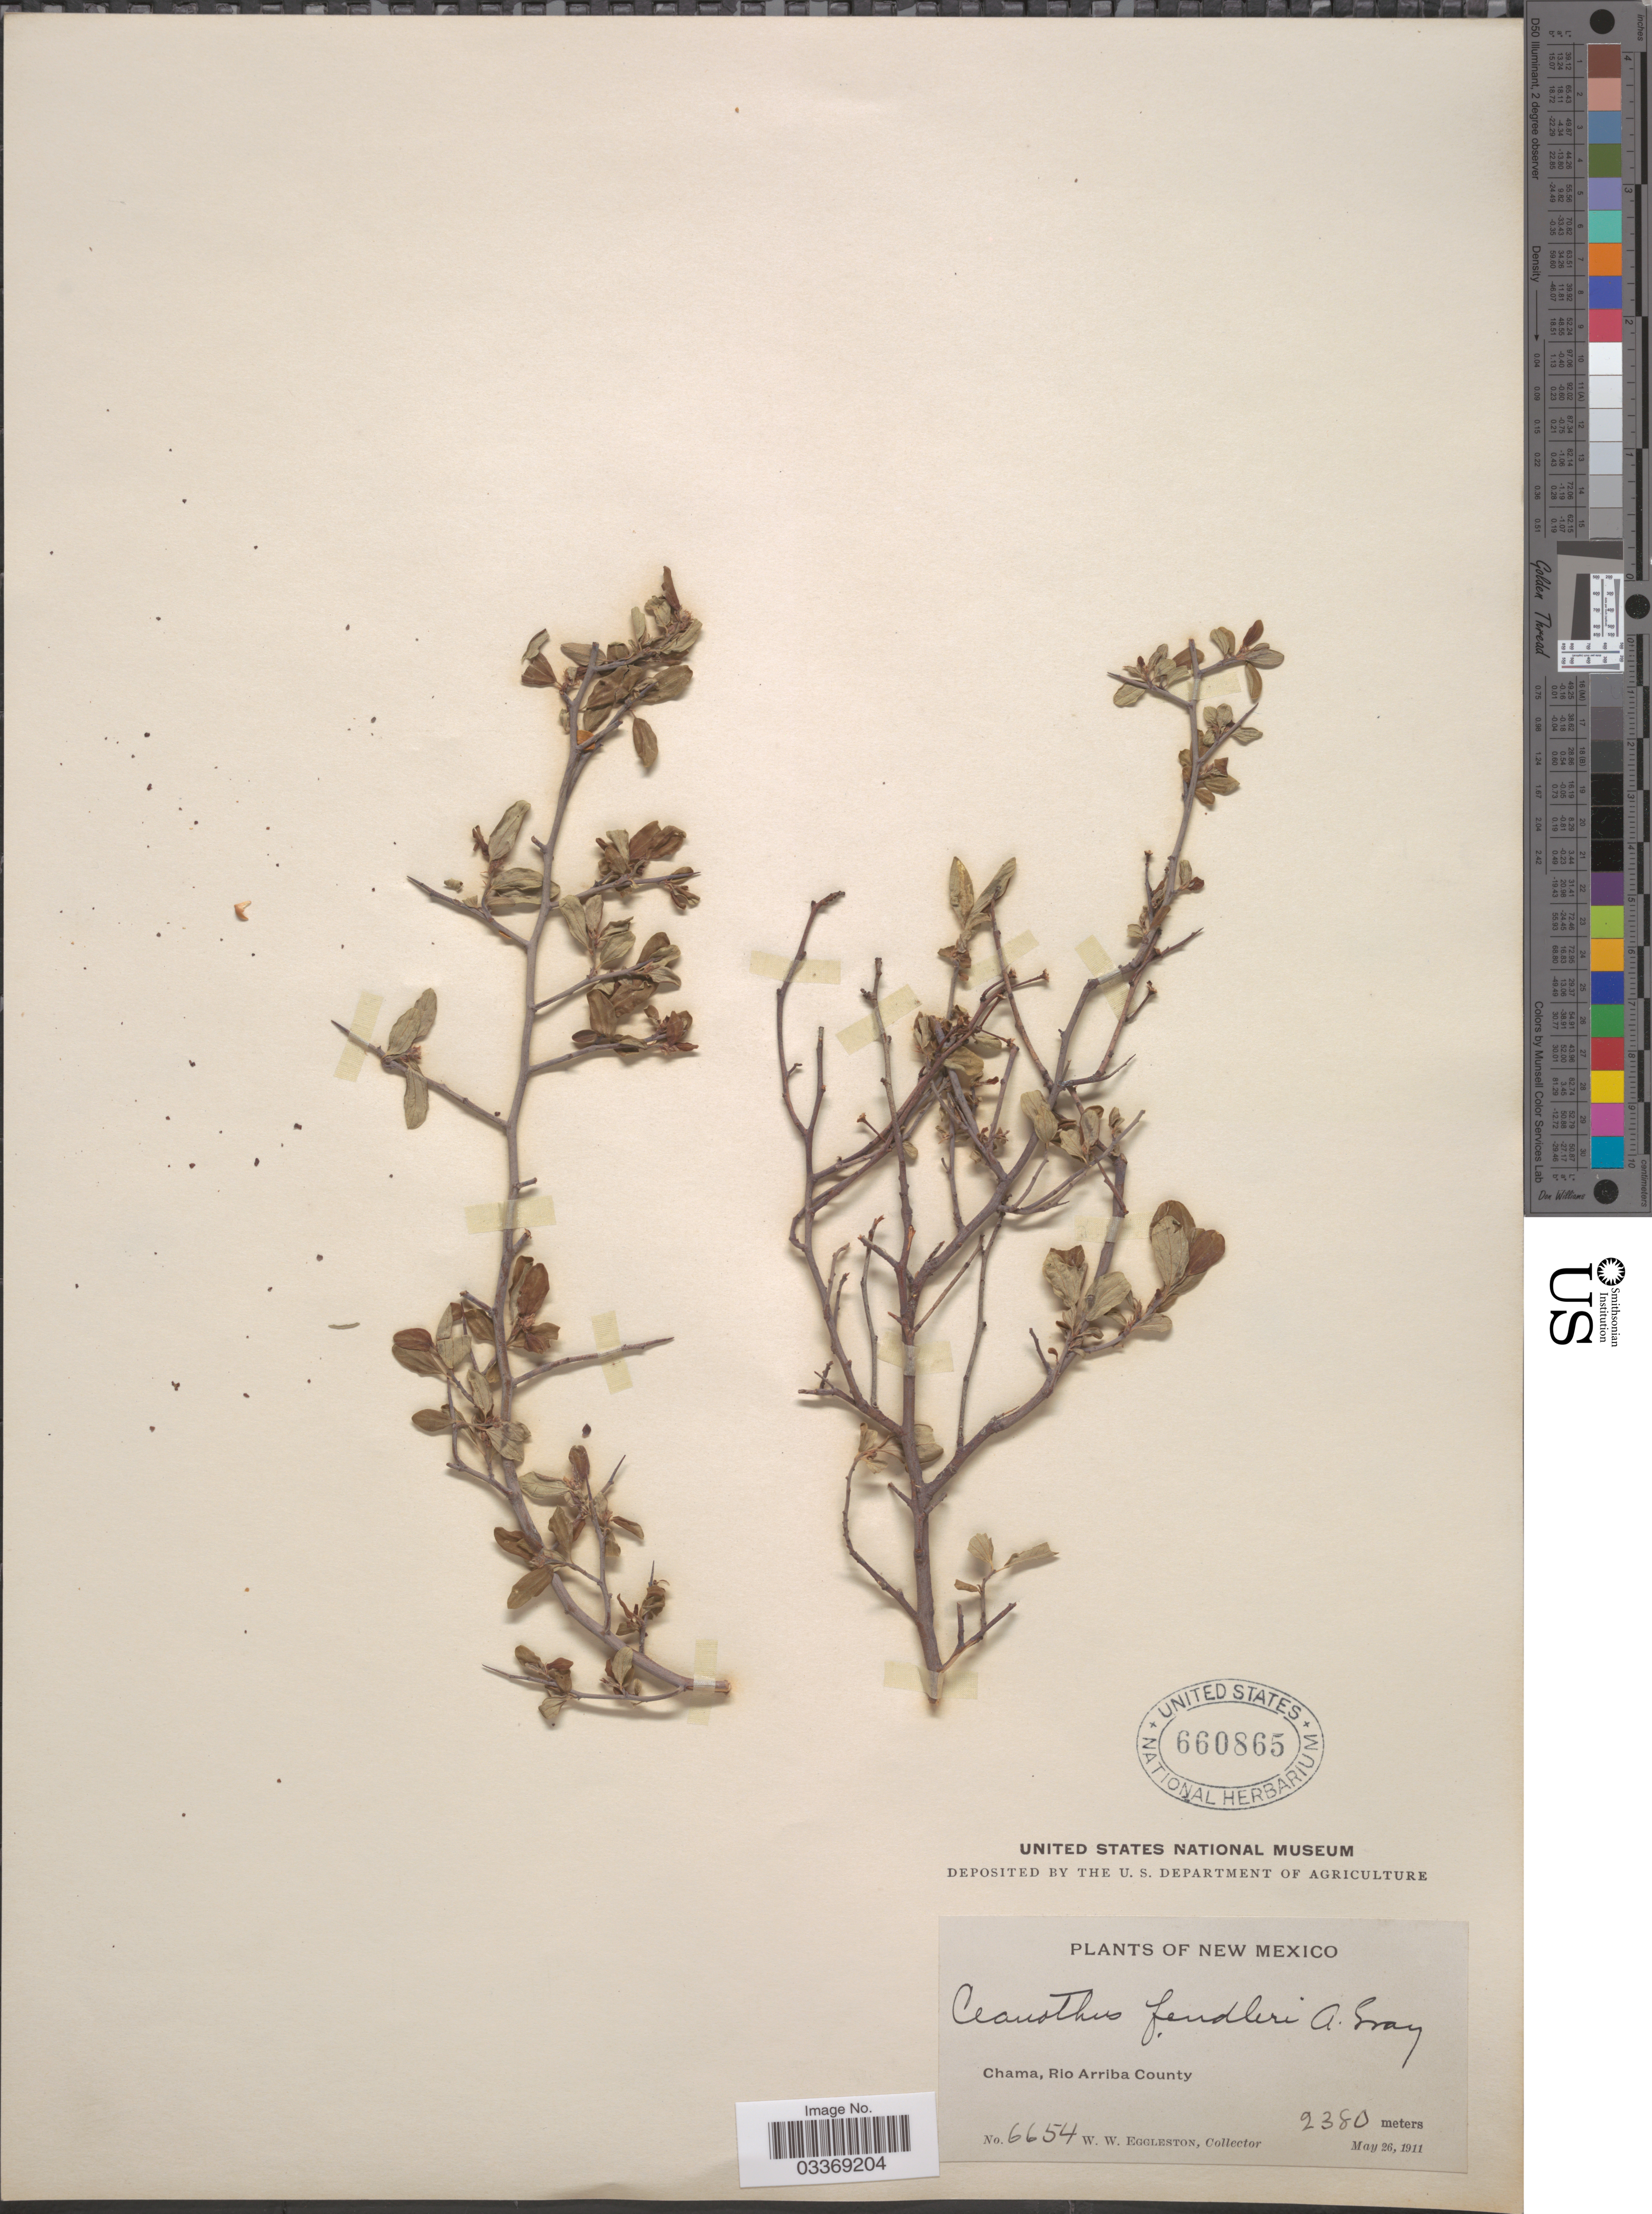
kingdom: Plantae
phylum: Tracheophyta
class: Magnoliopsida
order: Rosales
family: Rhamnaceae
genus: Ceanothus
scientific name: Ceanothus fendleri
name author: A. Gray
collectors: W. W. Eggleston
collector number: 6654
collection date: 1911-05-26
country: United States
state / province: New Mexico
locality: Chama, Rio Arriba County.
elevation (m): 2380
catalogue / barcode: US 660865